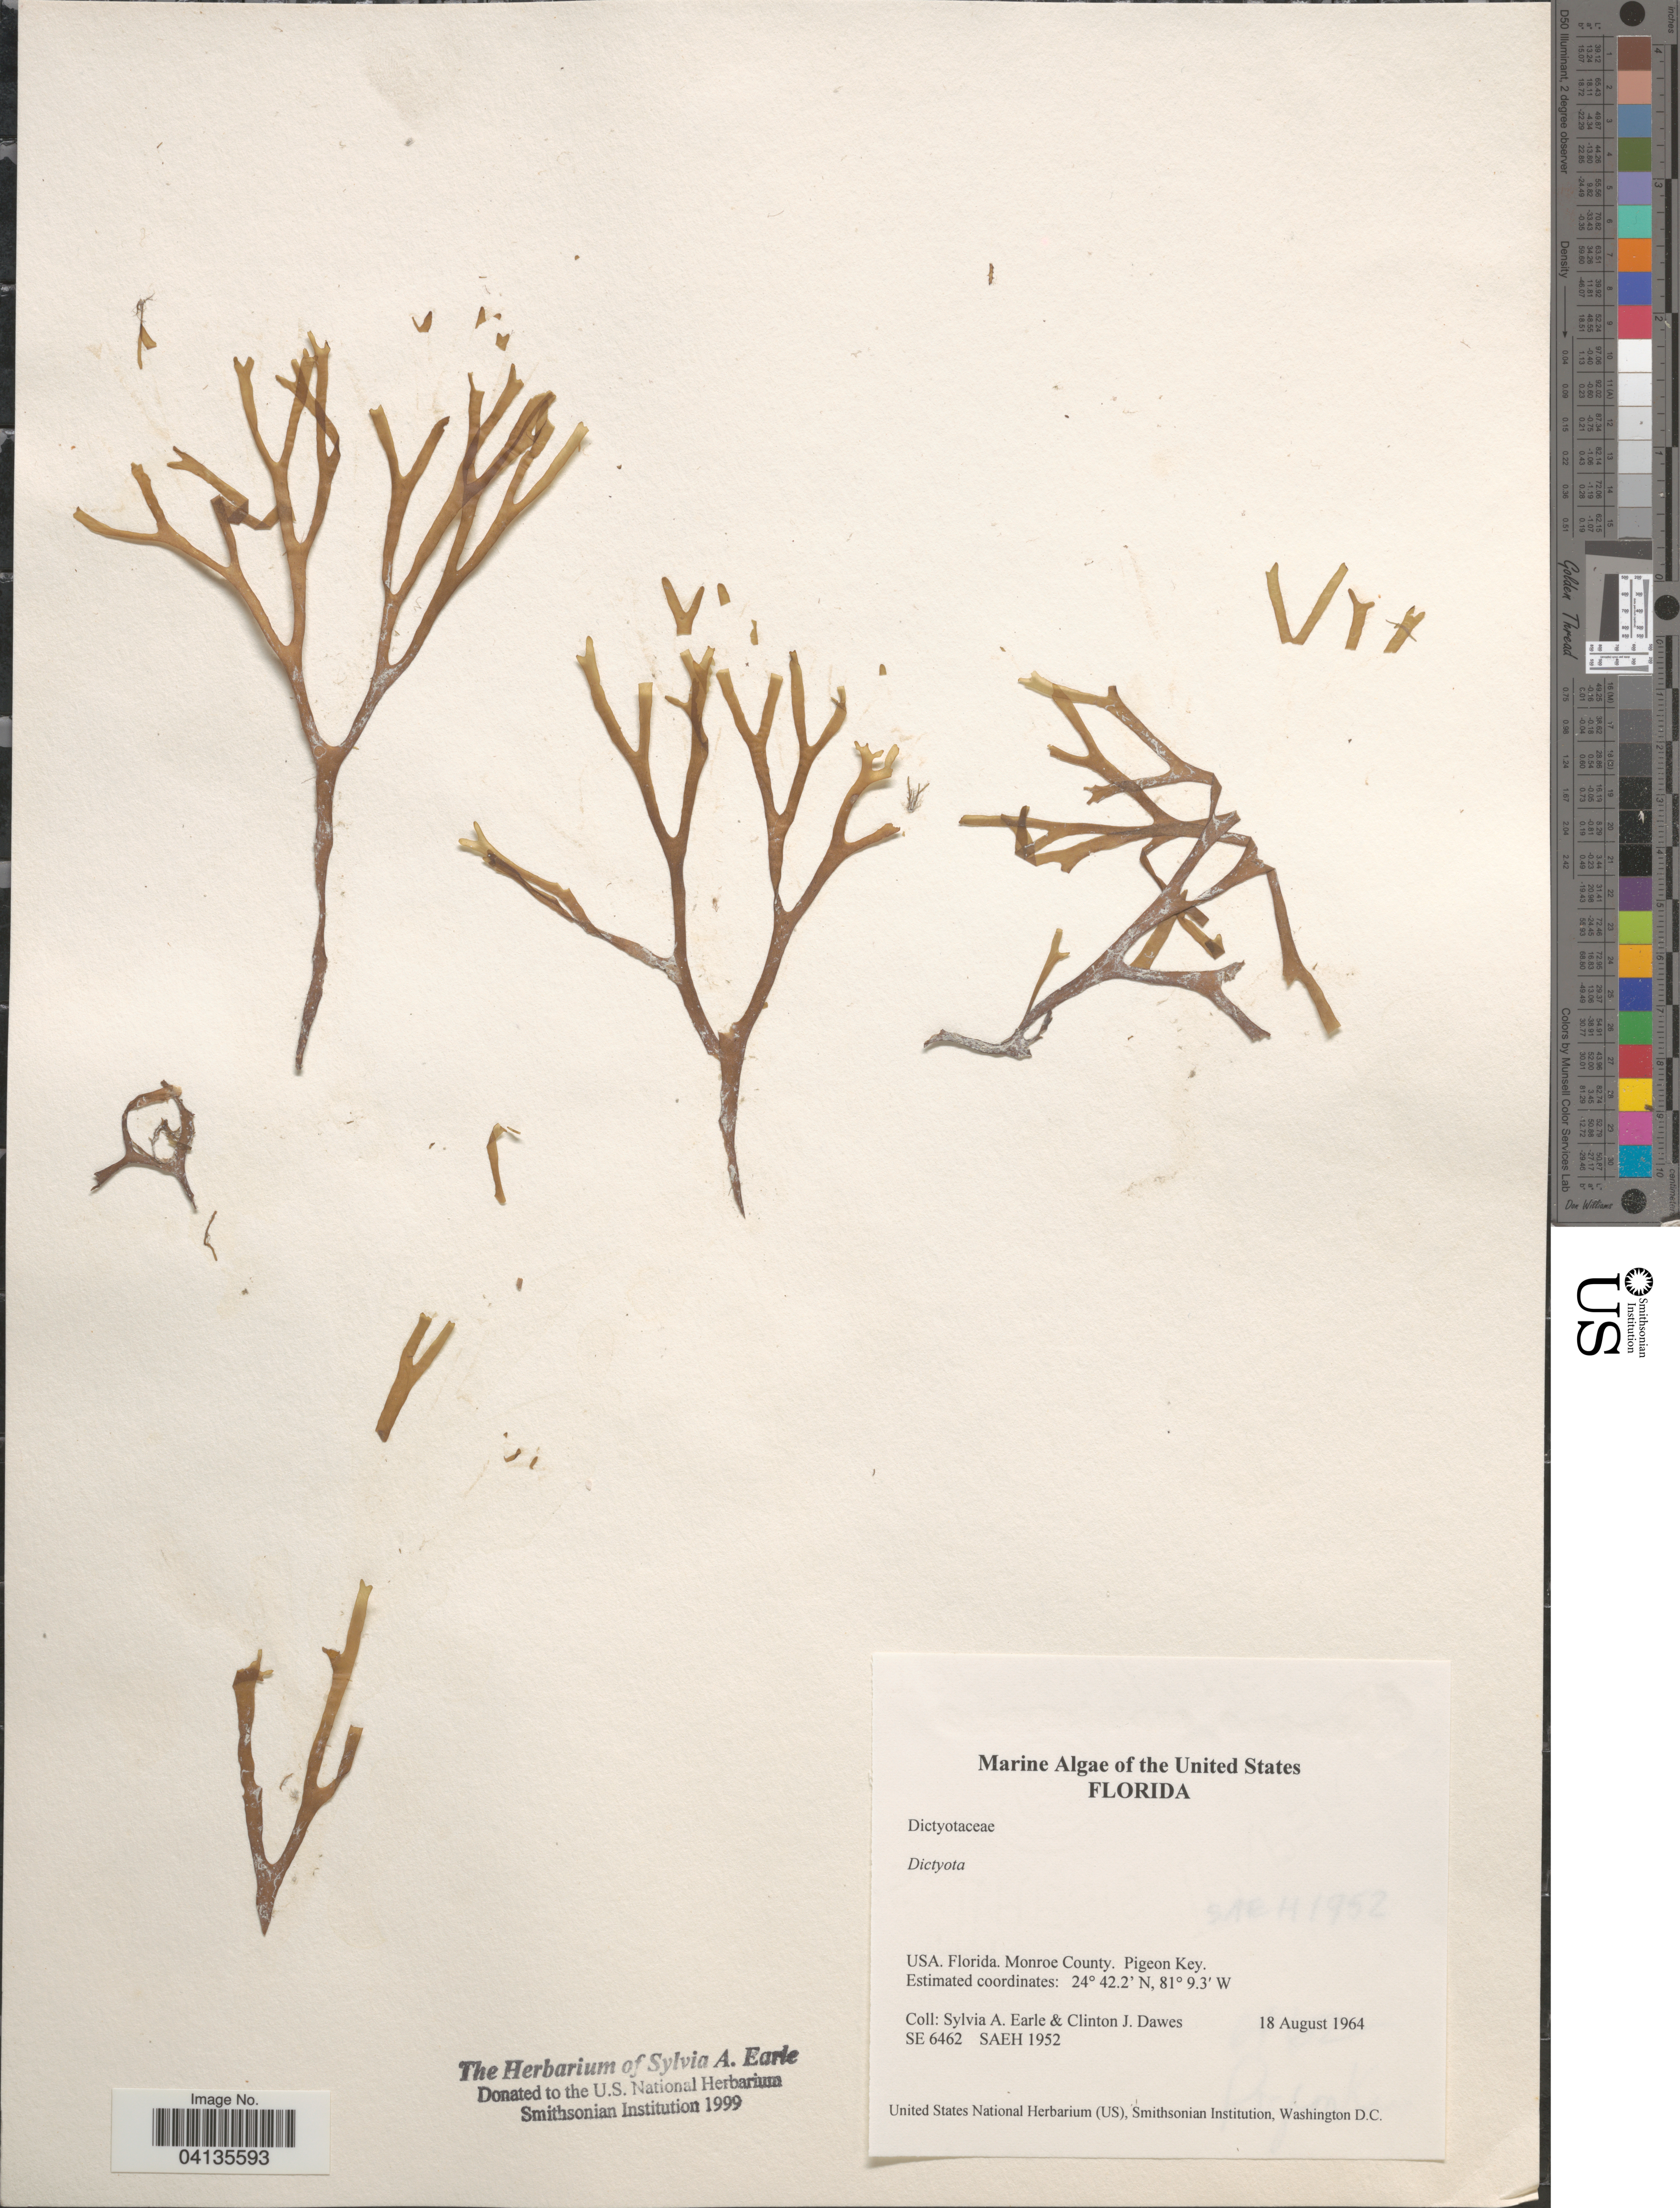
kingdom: Chromista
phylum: Ochrophyta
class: Phaeophyceae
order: Dictyotales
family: Dictyotaceae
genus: Dictyota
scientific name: Dictyota sp.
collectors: S. A. Earle & C. Dawes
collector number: SE6462/SAEH1952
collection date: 1964-08-18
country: United States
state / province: Florida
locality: Monroe County. Pigeon Key.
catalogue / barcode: US 238612